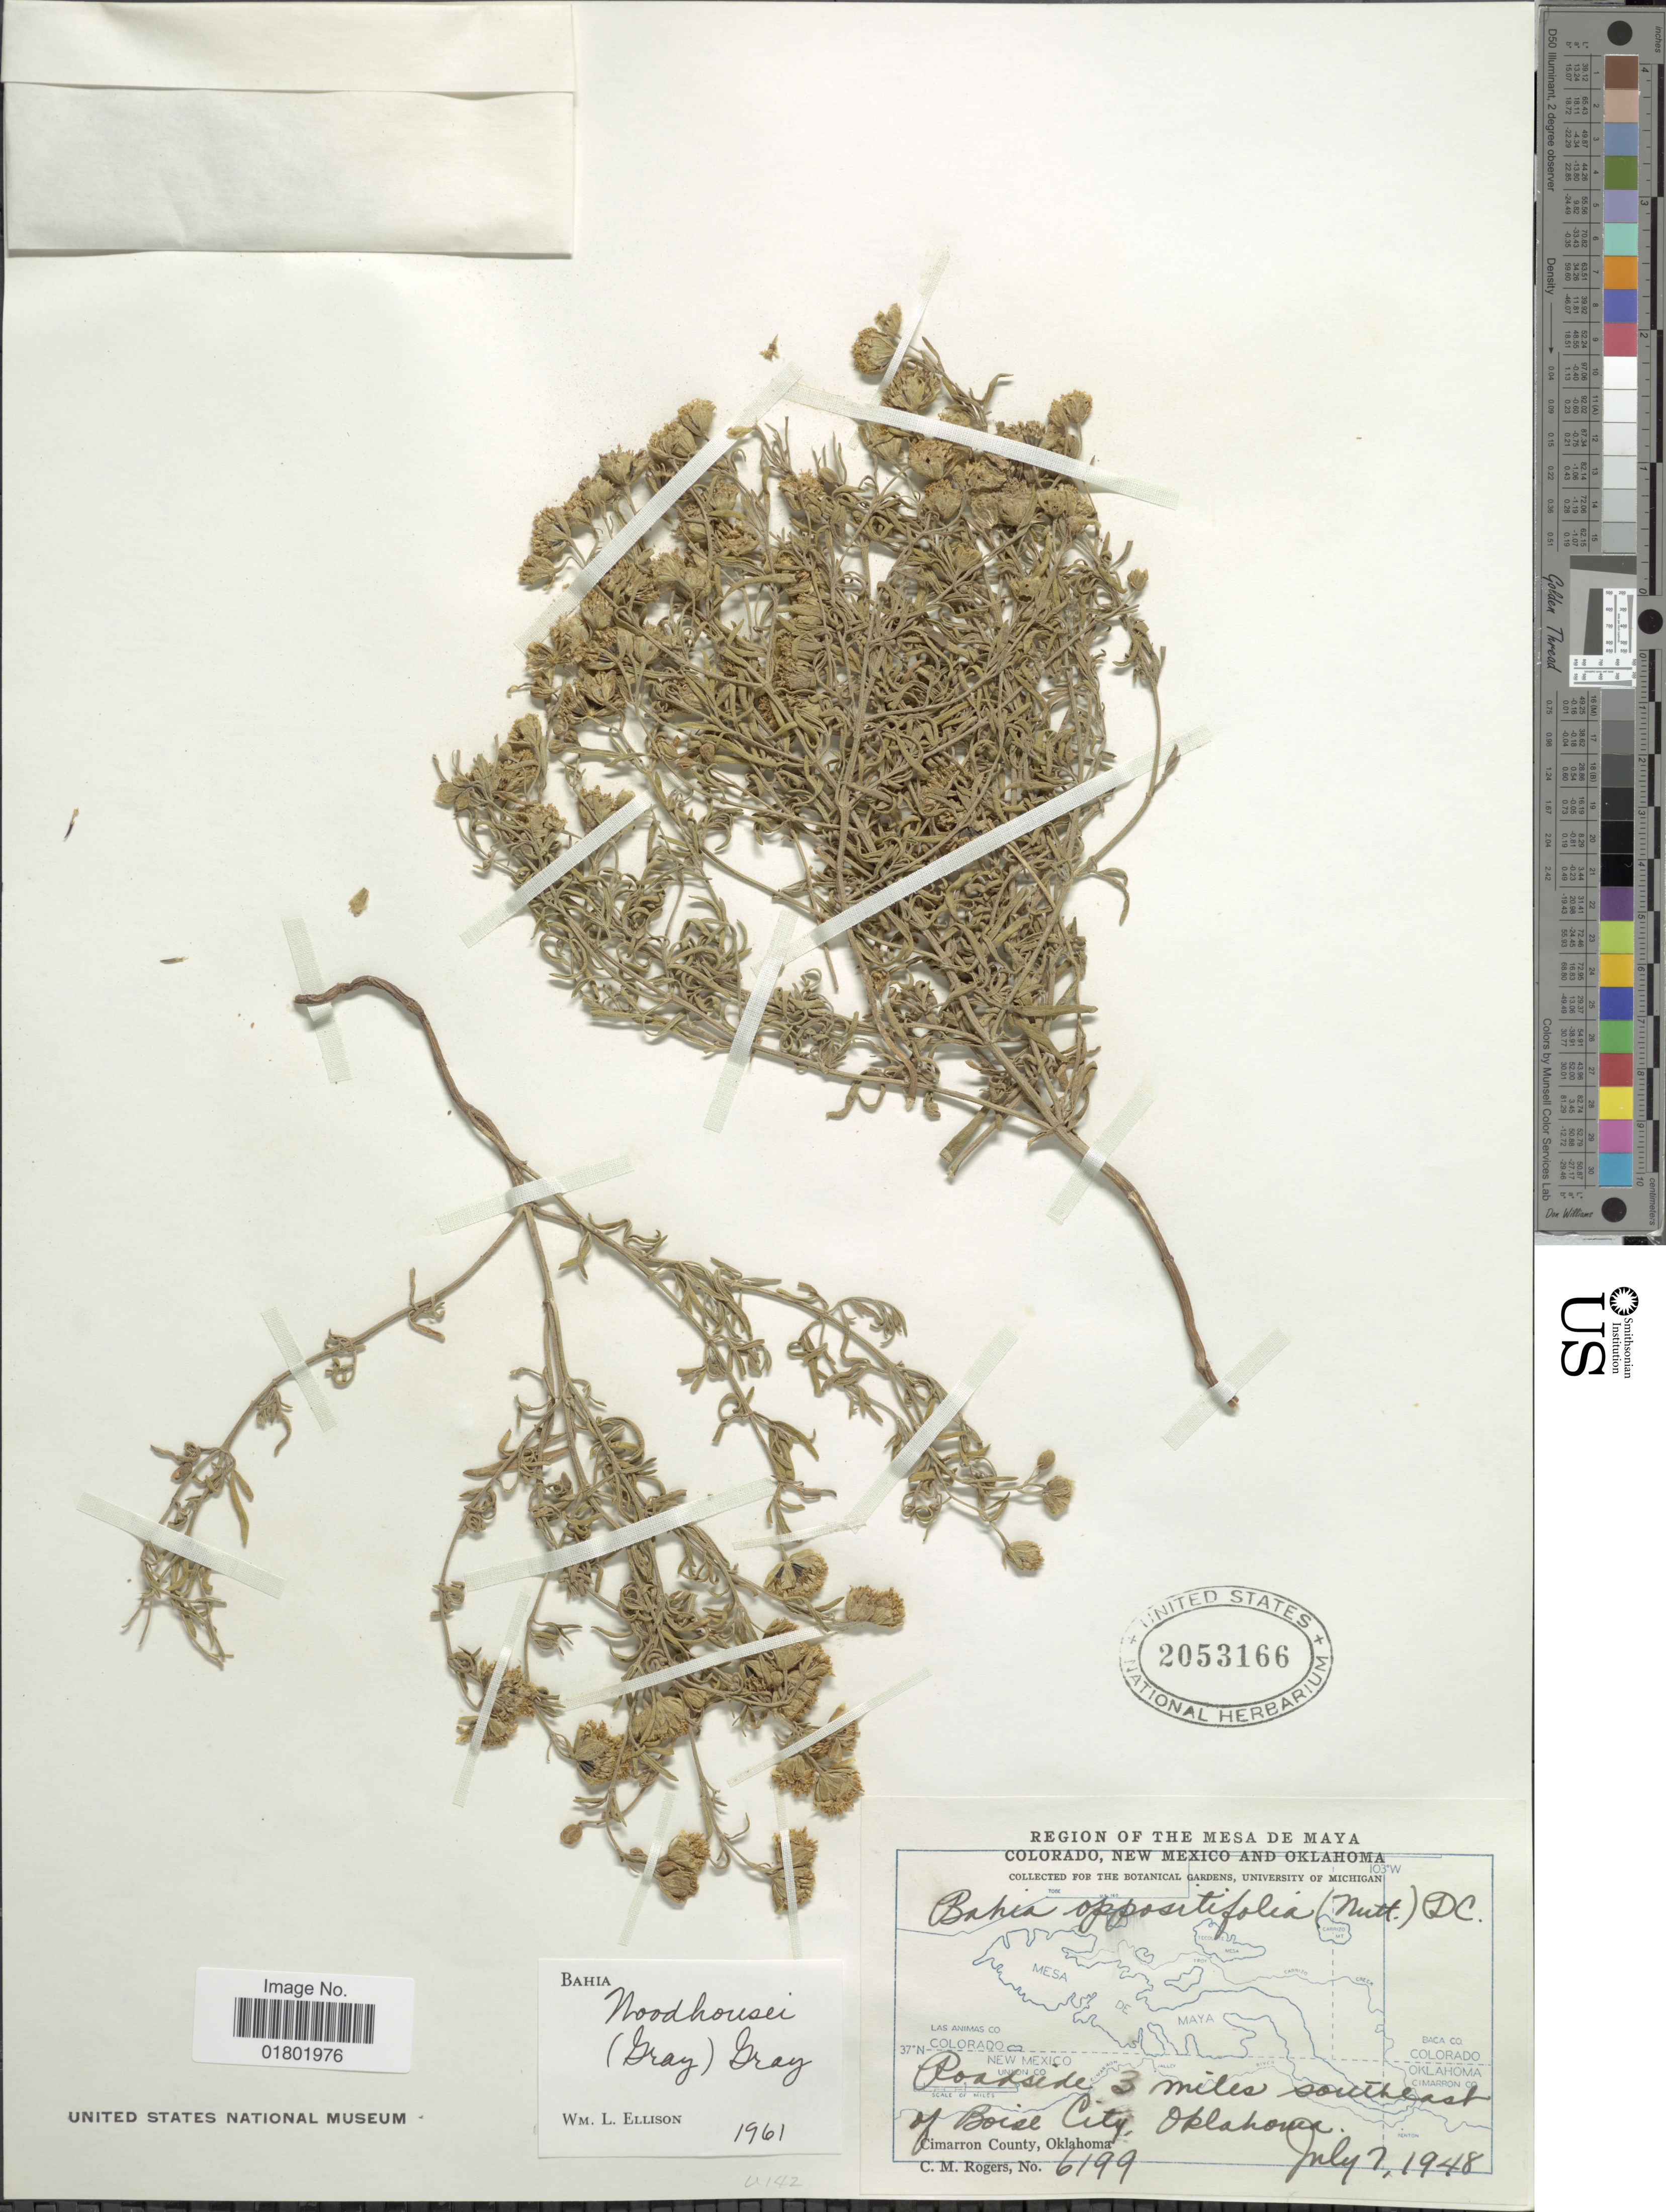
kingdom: Plantae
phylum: Tracheophyta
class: Magnoliopsida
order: Asterales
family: Asteraceae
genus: Bahia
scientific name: Bahia woodhousei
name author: A. Gray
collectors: C. M. Rogers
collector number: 6199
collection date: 1948-07-07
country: United States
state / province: Oklahoma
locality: Region of the Mesa de Maya, 3 miles southeast of Boise City, Cimarron County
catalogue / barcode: US 2053166